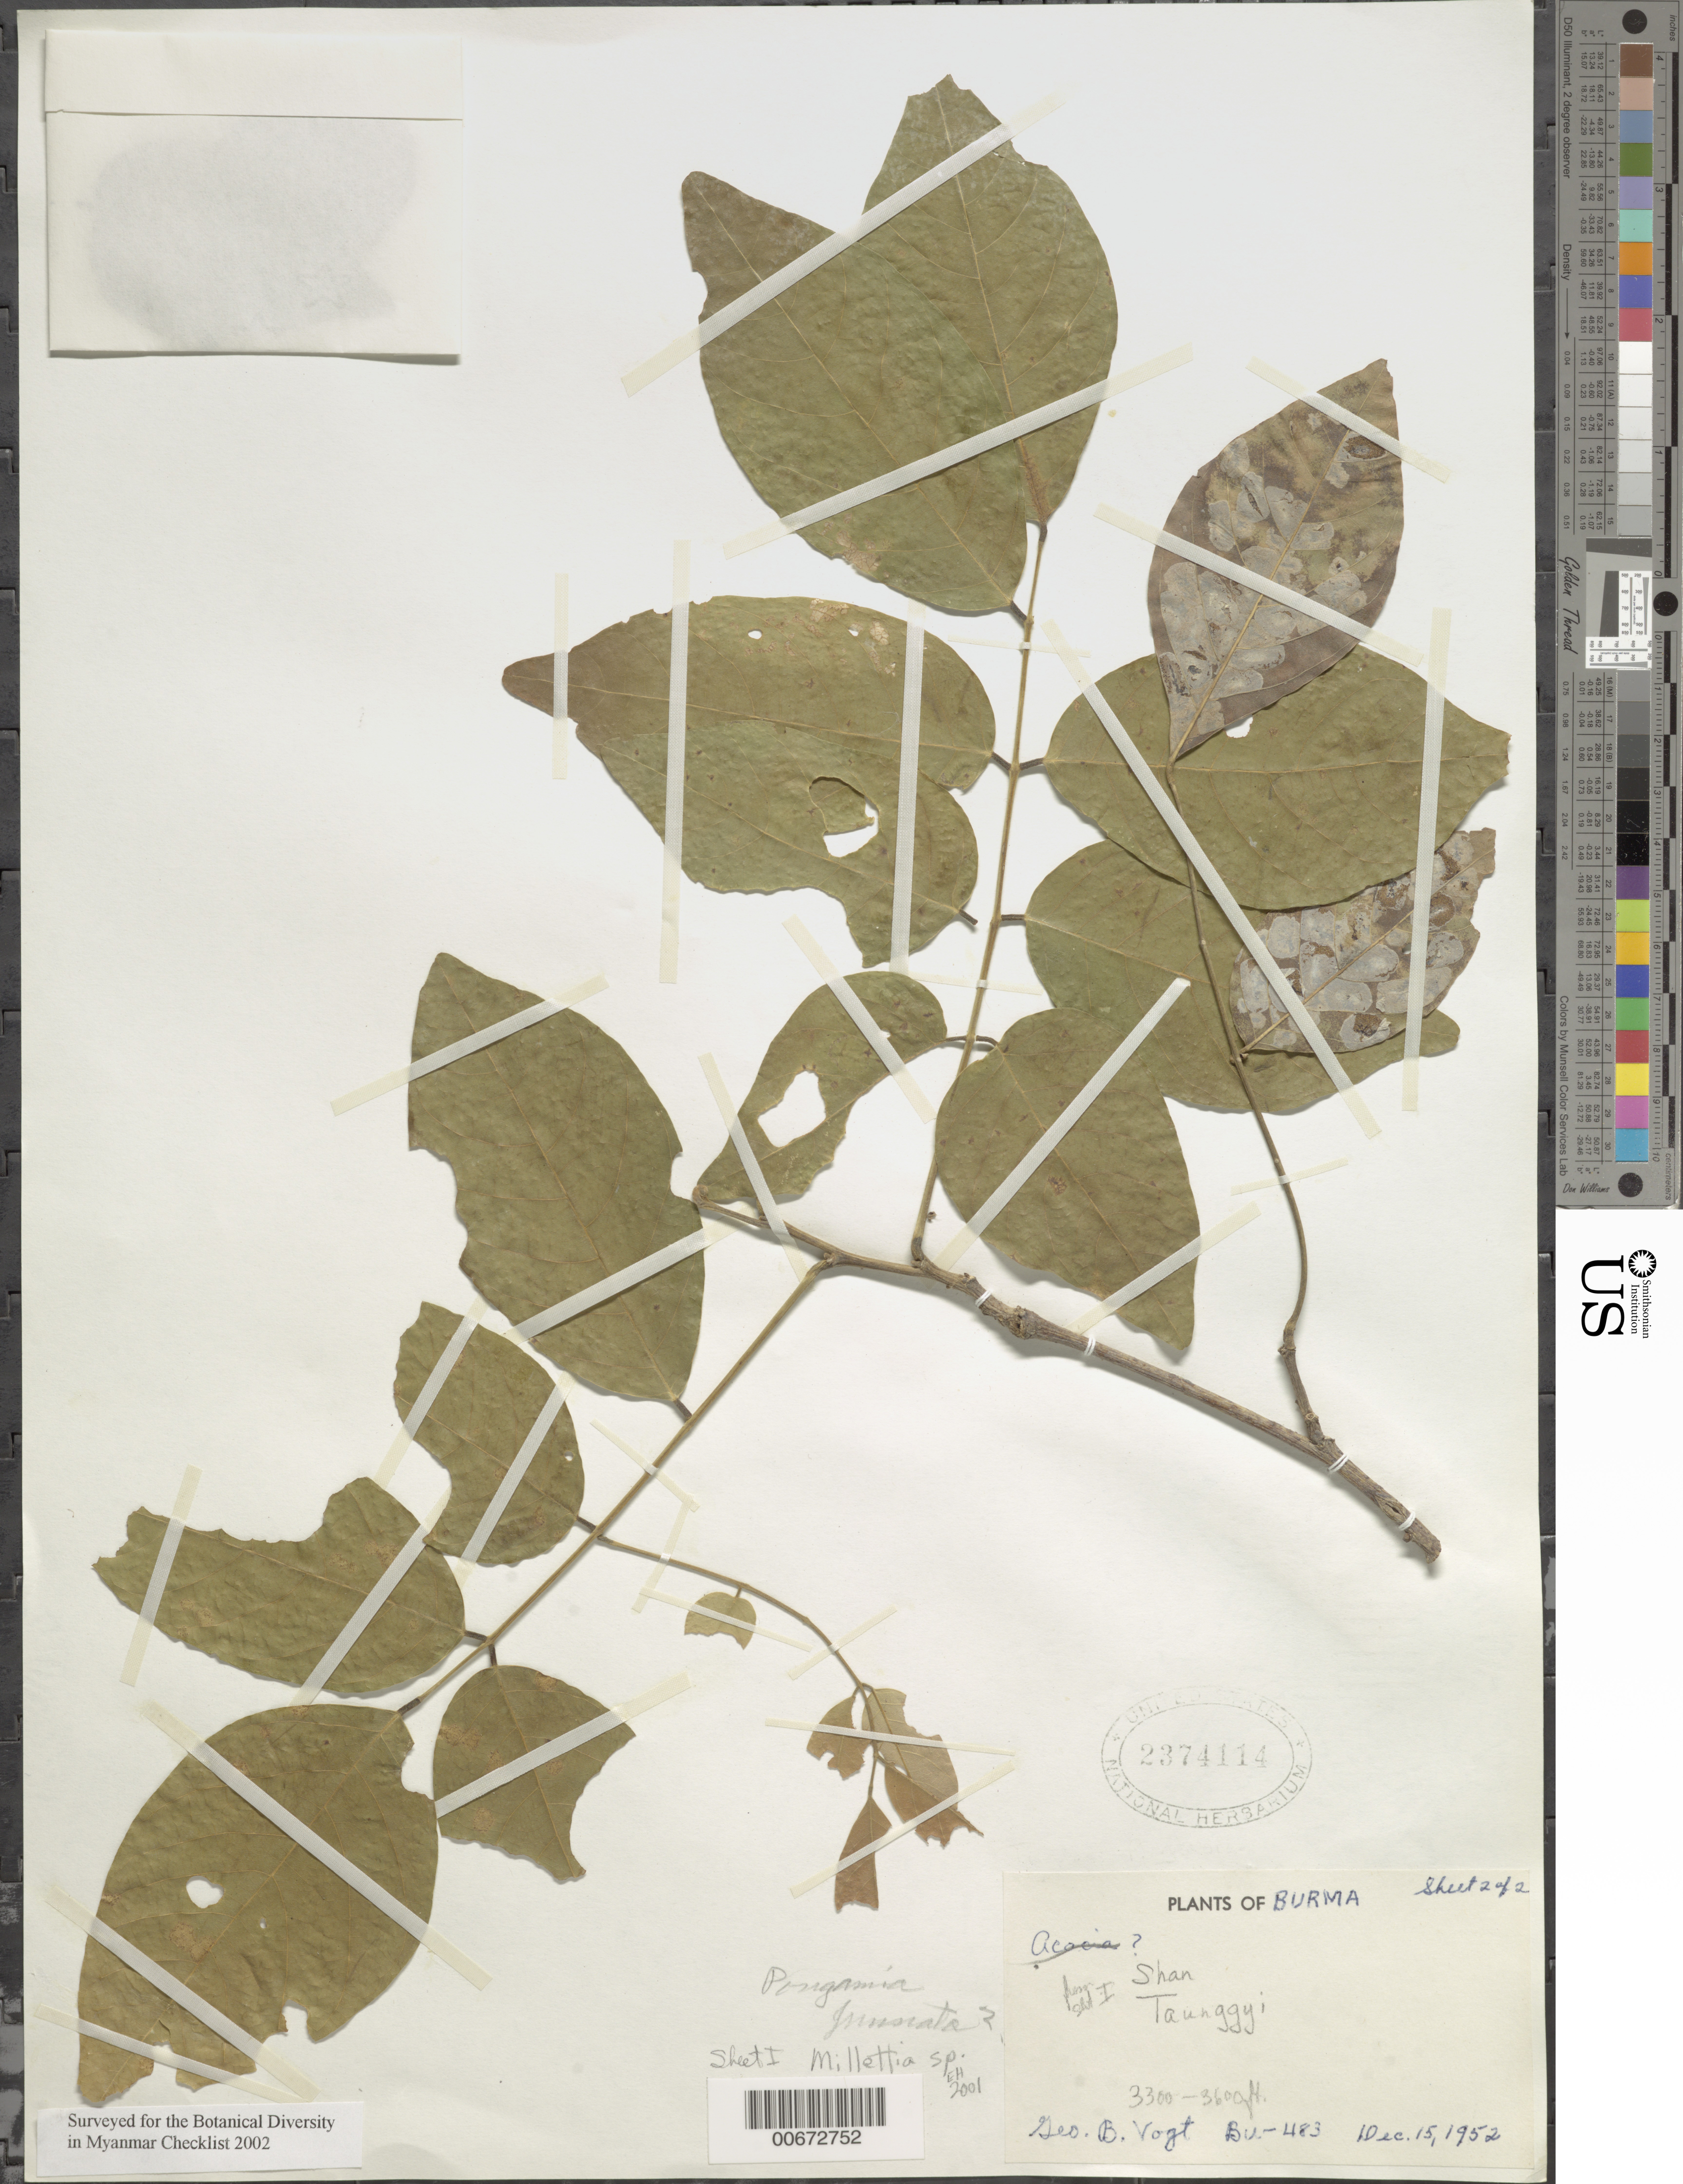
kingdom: Plantae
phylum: Tracheophyta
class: Magnoliopsida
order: Fabales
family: Fabaceae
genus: Millettia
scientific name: Millettia sp.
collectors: G. Vogt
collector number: BU-483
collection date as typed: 15 Dec 1952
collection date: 1952-12-15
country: Myanmar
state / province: Shan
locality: Taunggyi.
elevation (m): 1006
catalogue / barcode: US 2374114